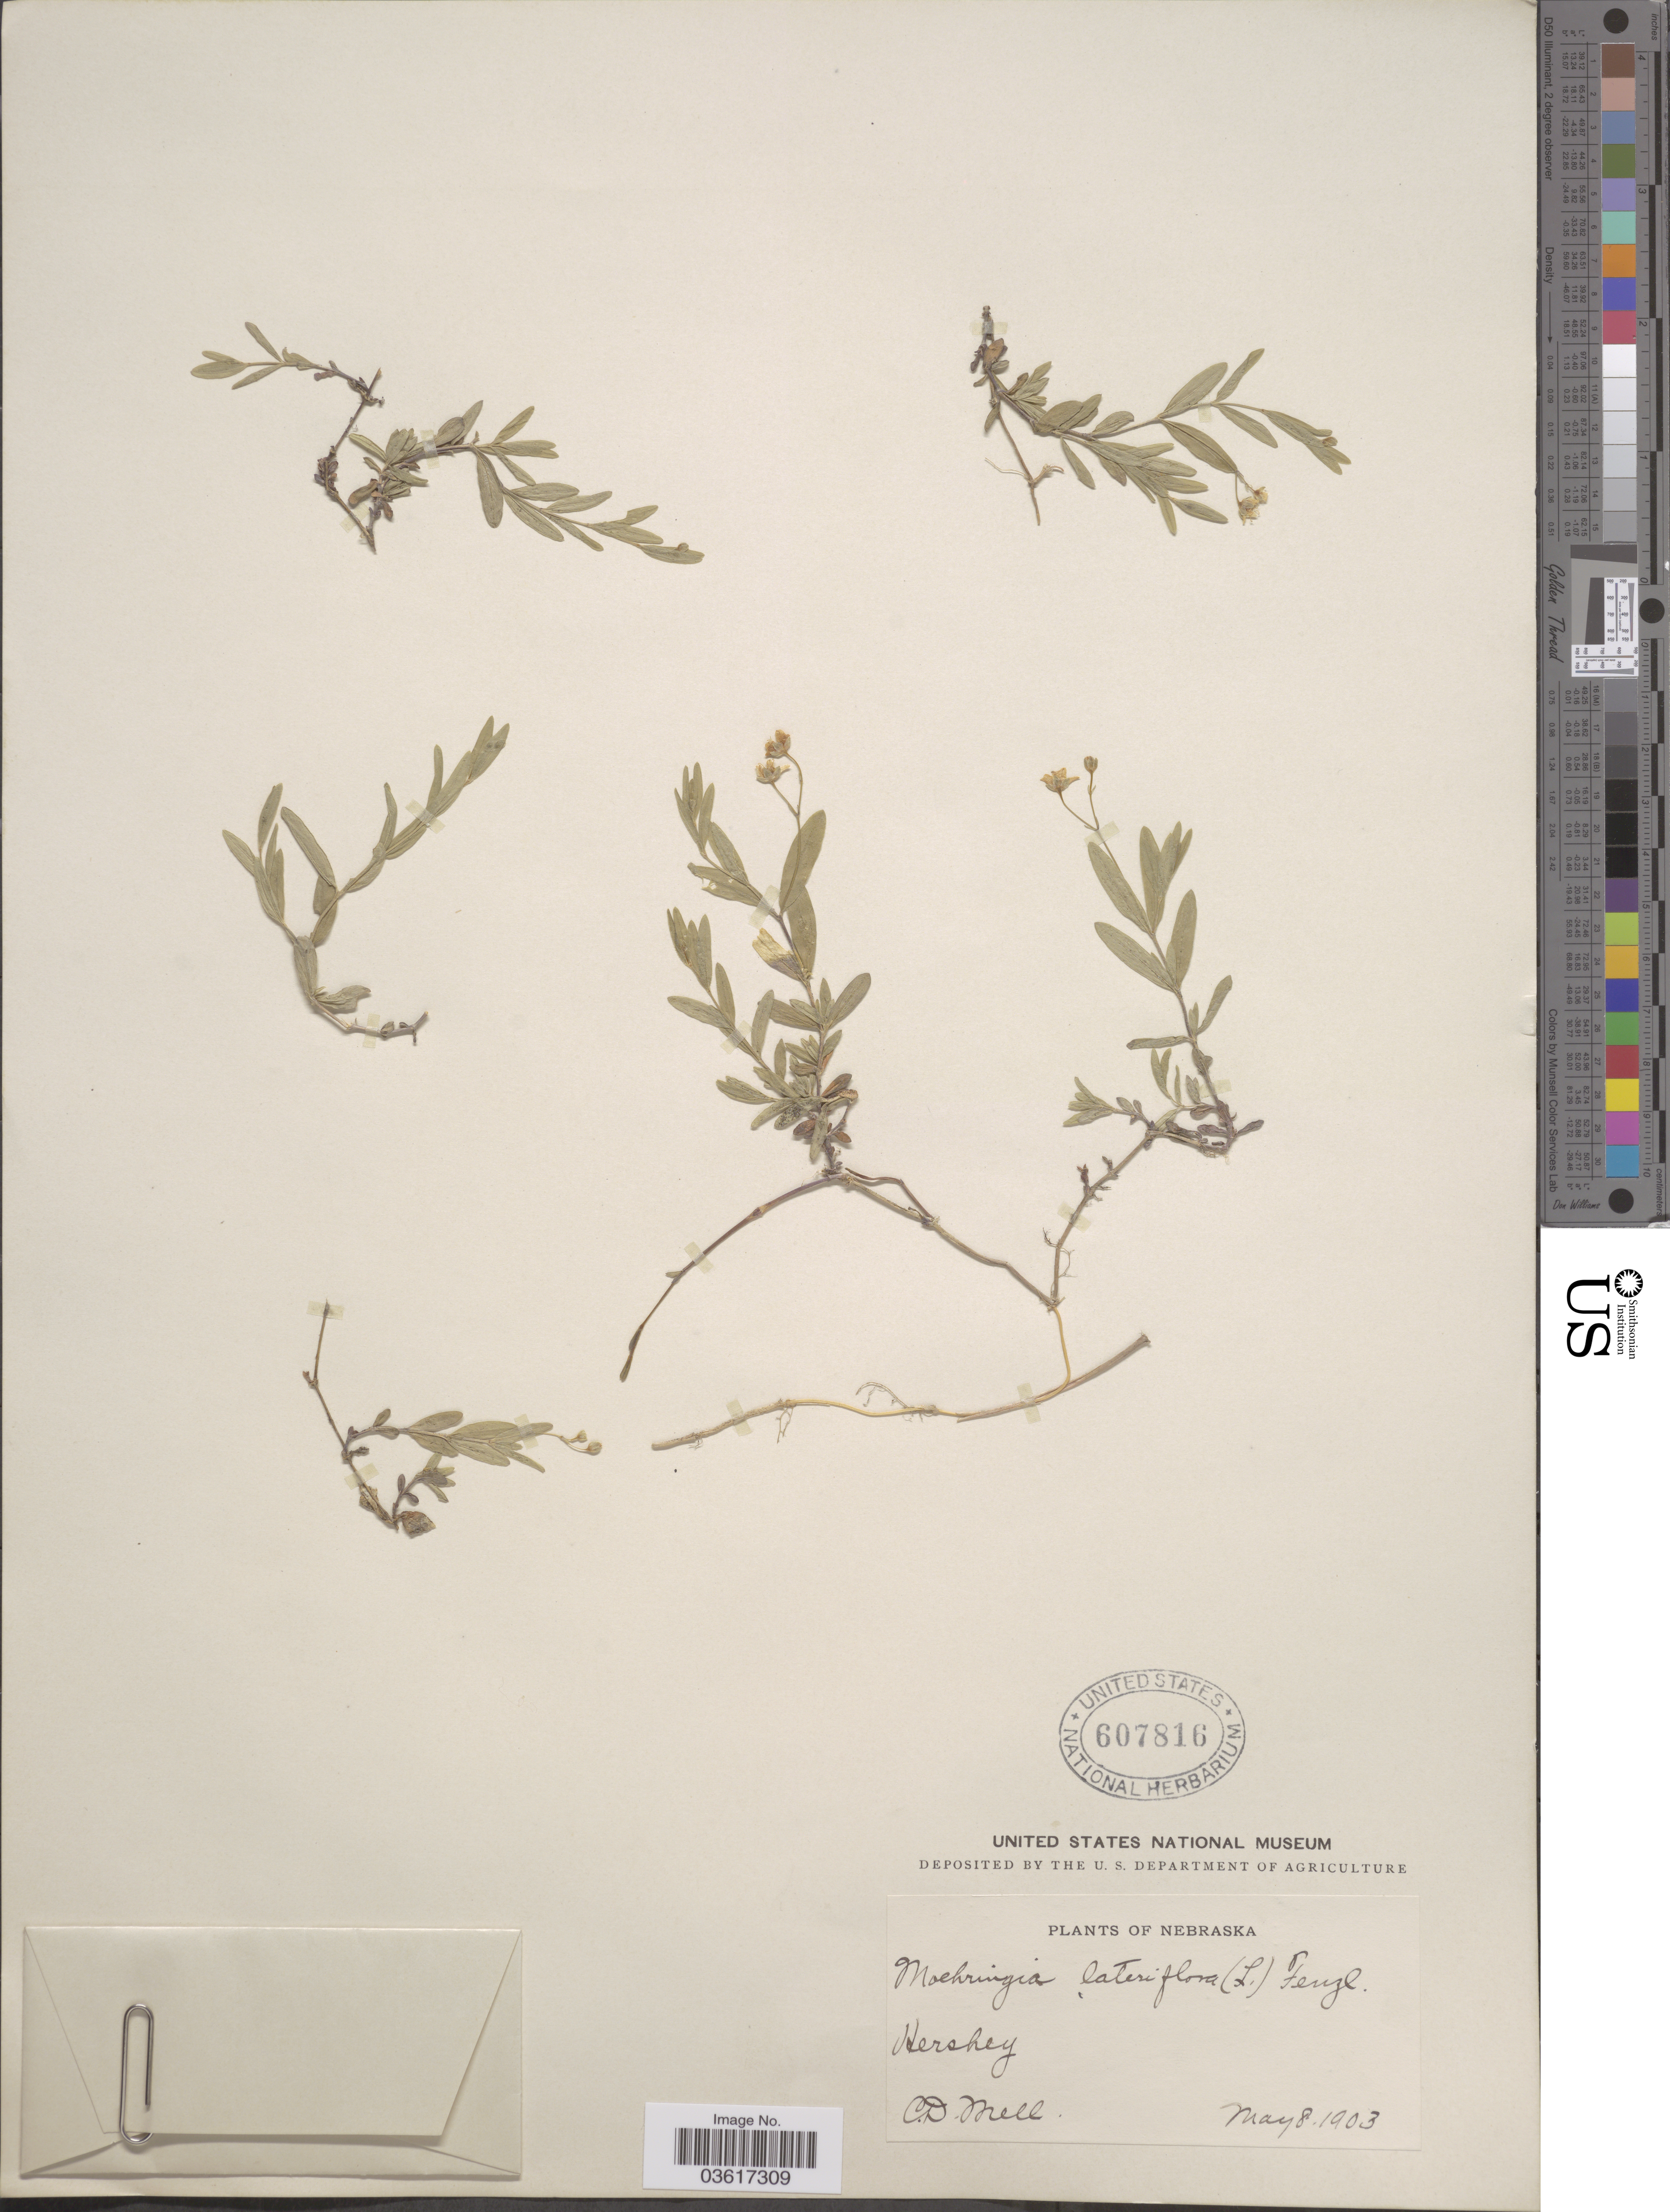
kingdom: Plantae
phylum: Tracheophyta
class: Magnoliopsida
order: Caryophyllales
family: Caryophyllaceae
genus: Moehringia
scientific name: Moehringia lateriflora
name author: (L.) Fenzl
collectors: C. D. Mell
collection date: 1903-05-08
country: United States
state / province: Nebraska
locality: Hershey.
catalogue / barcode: US 607816